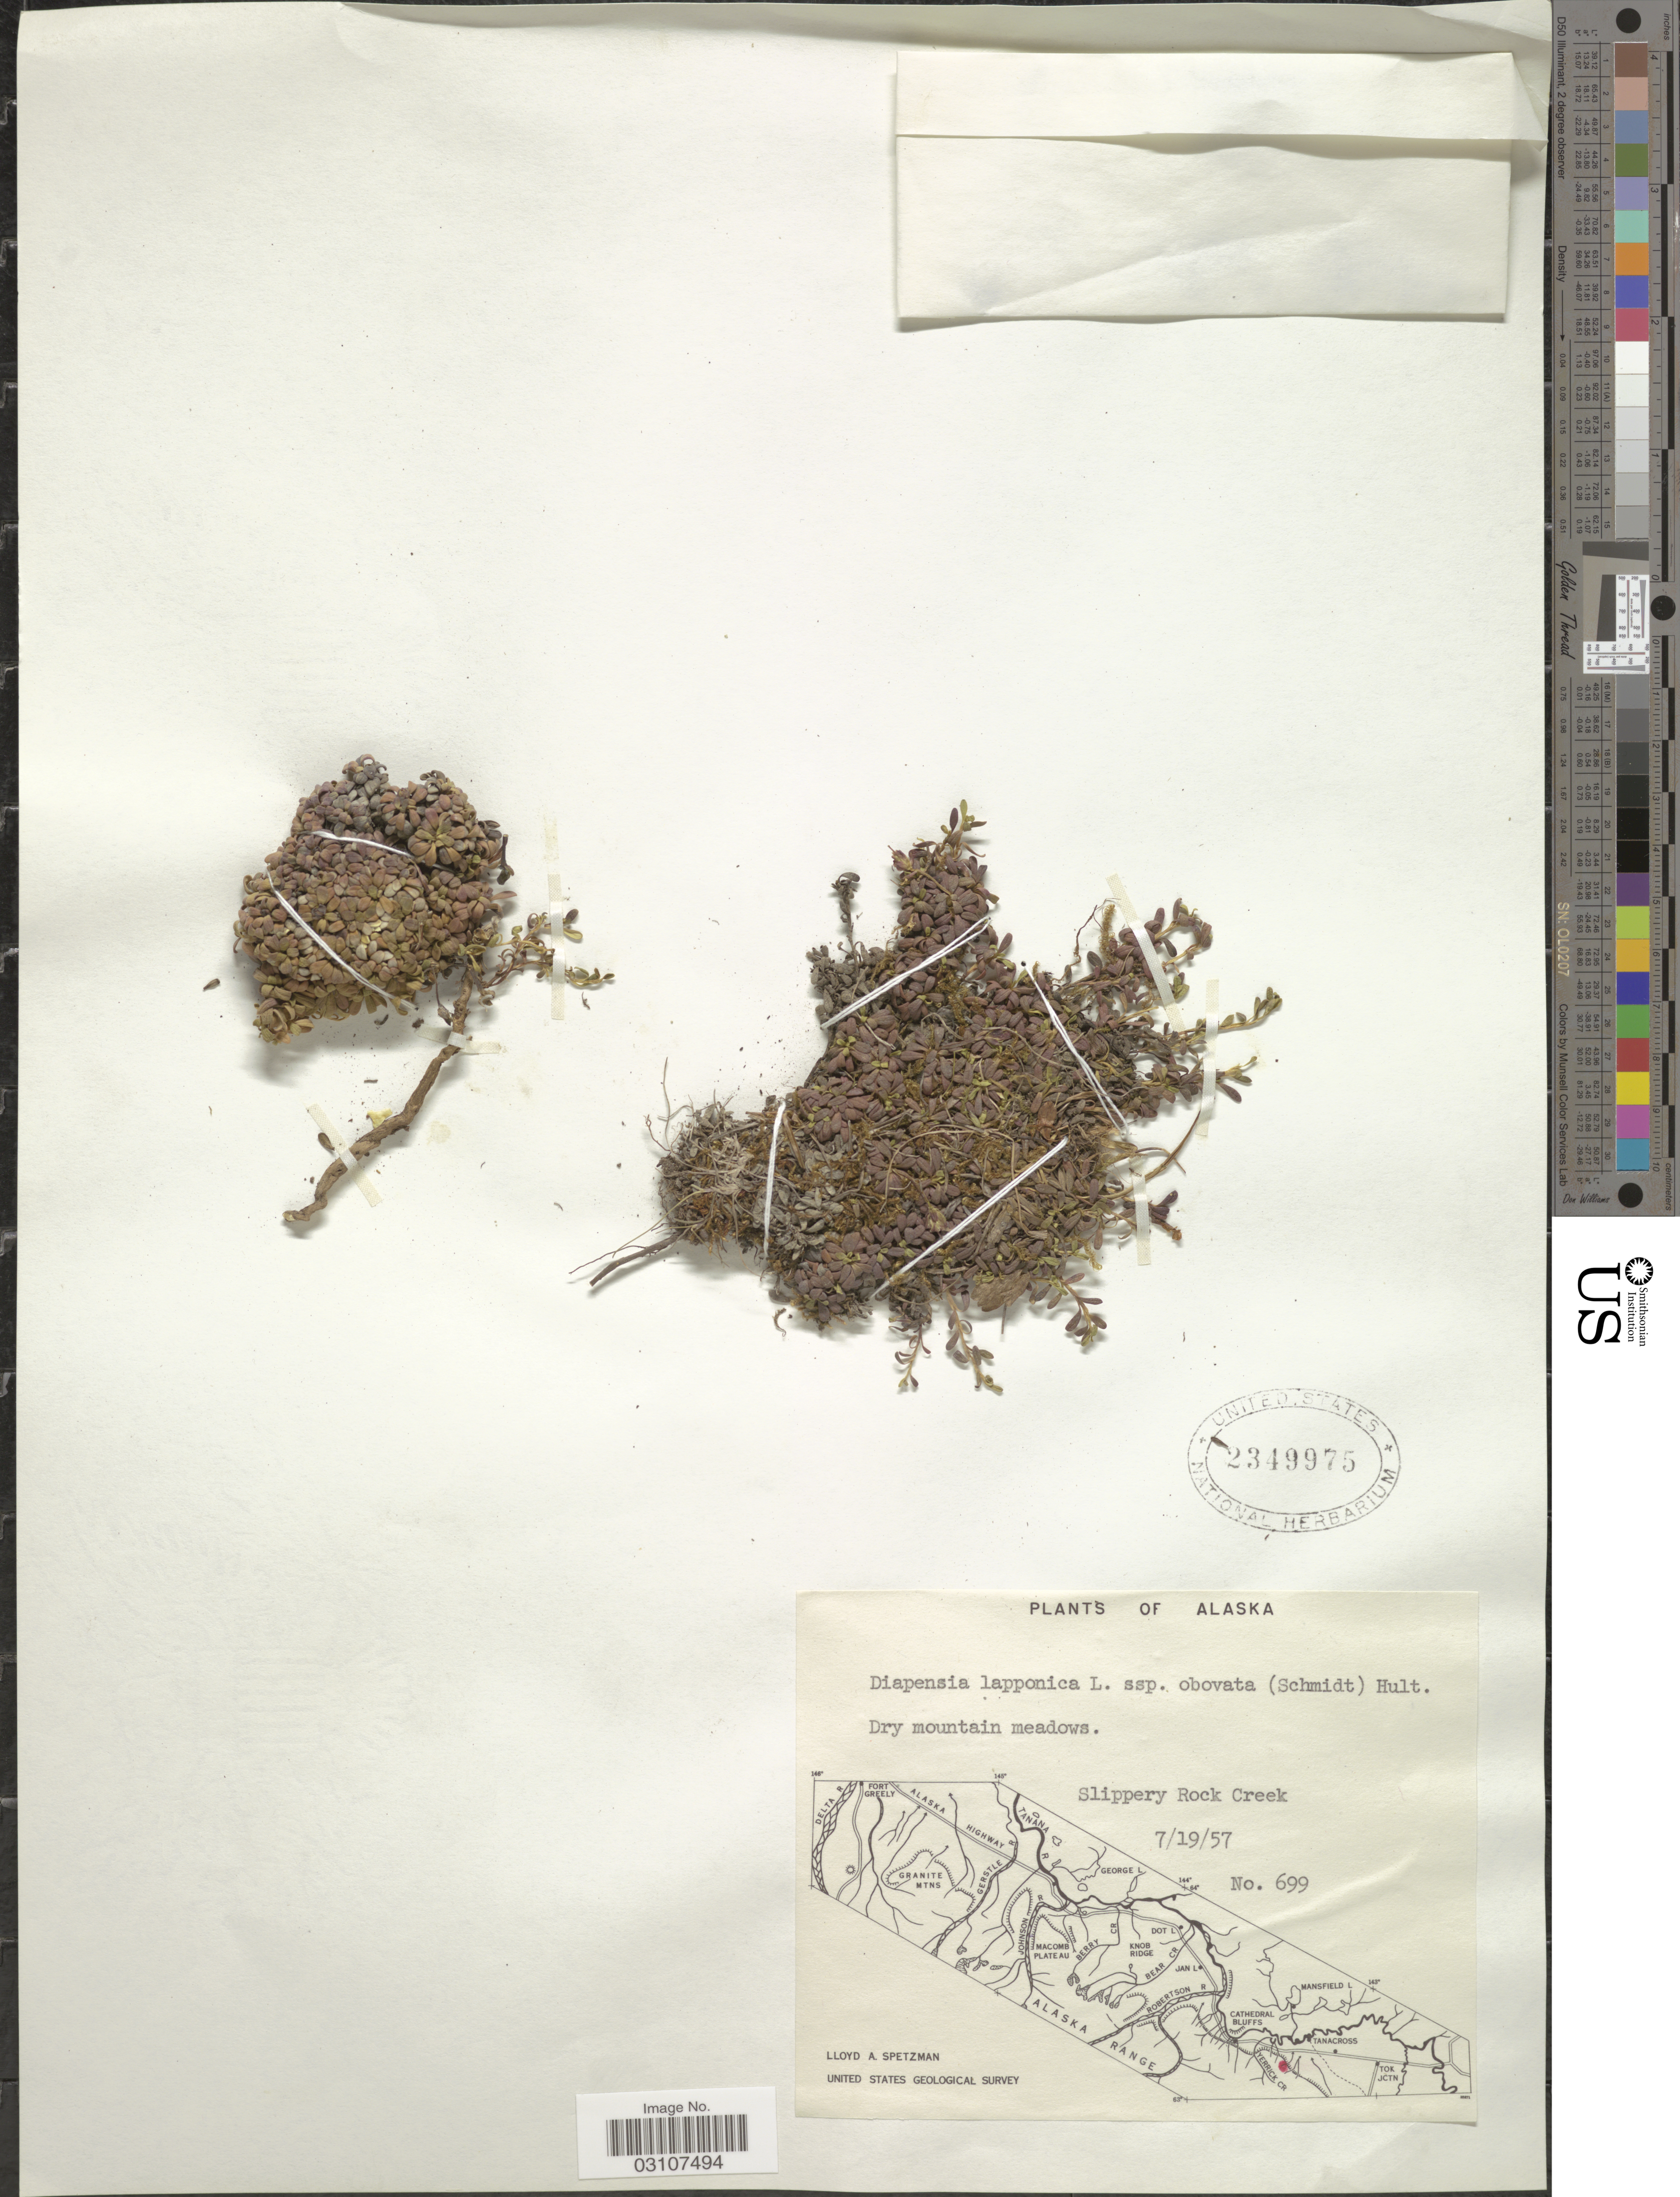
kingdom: Plantae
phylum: Tracheophyta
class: Magnoliopsida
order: Ericales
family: Diapensiaceae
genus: Diapensia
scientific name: Diapensia lapponica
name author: L.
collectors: L. Spetzman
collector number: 699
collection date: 1957-07-19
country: United States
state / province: Alaska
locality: Slippery Rock Creek.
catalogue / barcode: US 2349975